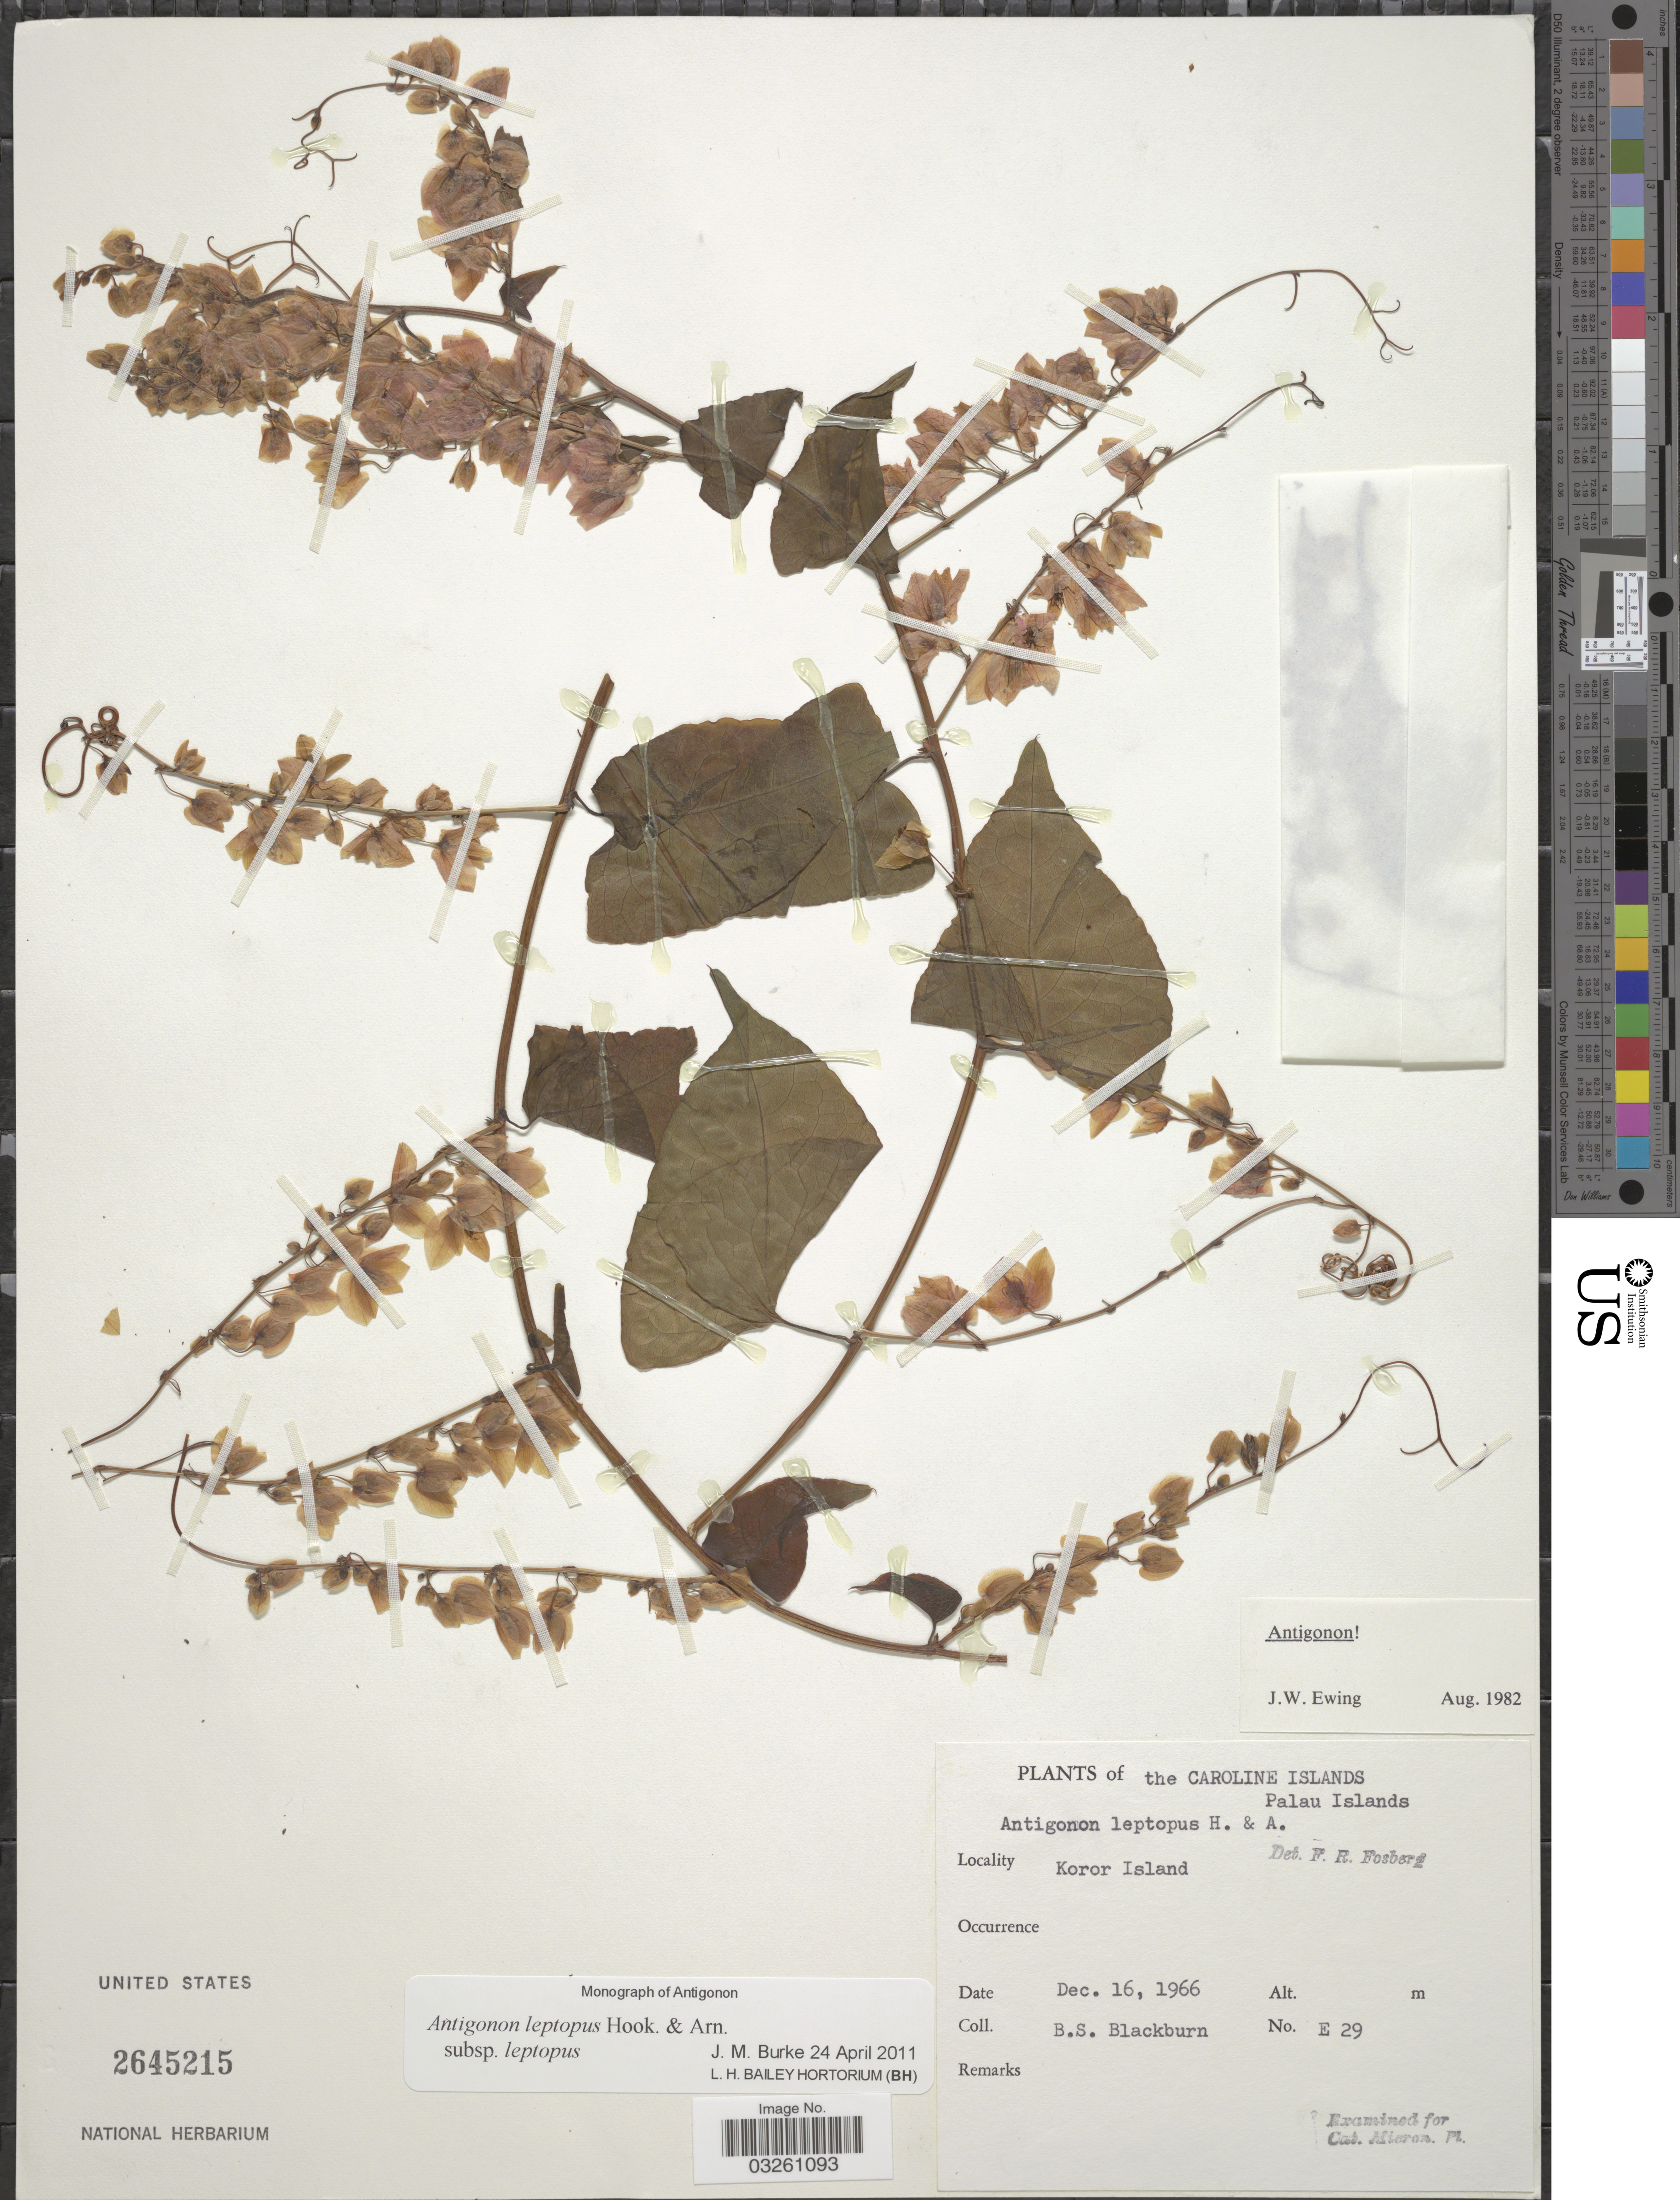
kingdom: Plantae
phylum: Tracheophyta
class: Magnoliopsida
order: Caryophyllales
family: Polygonaceae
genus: Antigonon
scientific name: Antigonon leptopus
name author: Hook. & Arn.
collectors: B. S. Blackburn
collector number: E29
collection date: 1966-12-16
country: Palau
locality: Caroline Islands. Palau Islands. Koror Islands.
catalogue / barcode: US 2645215